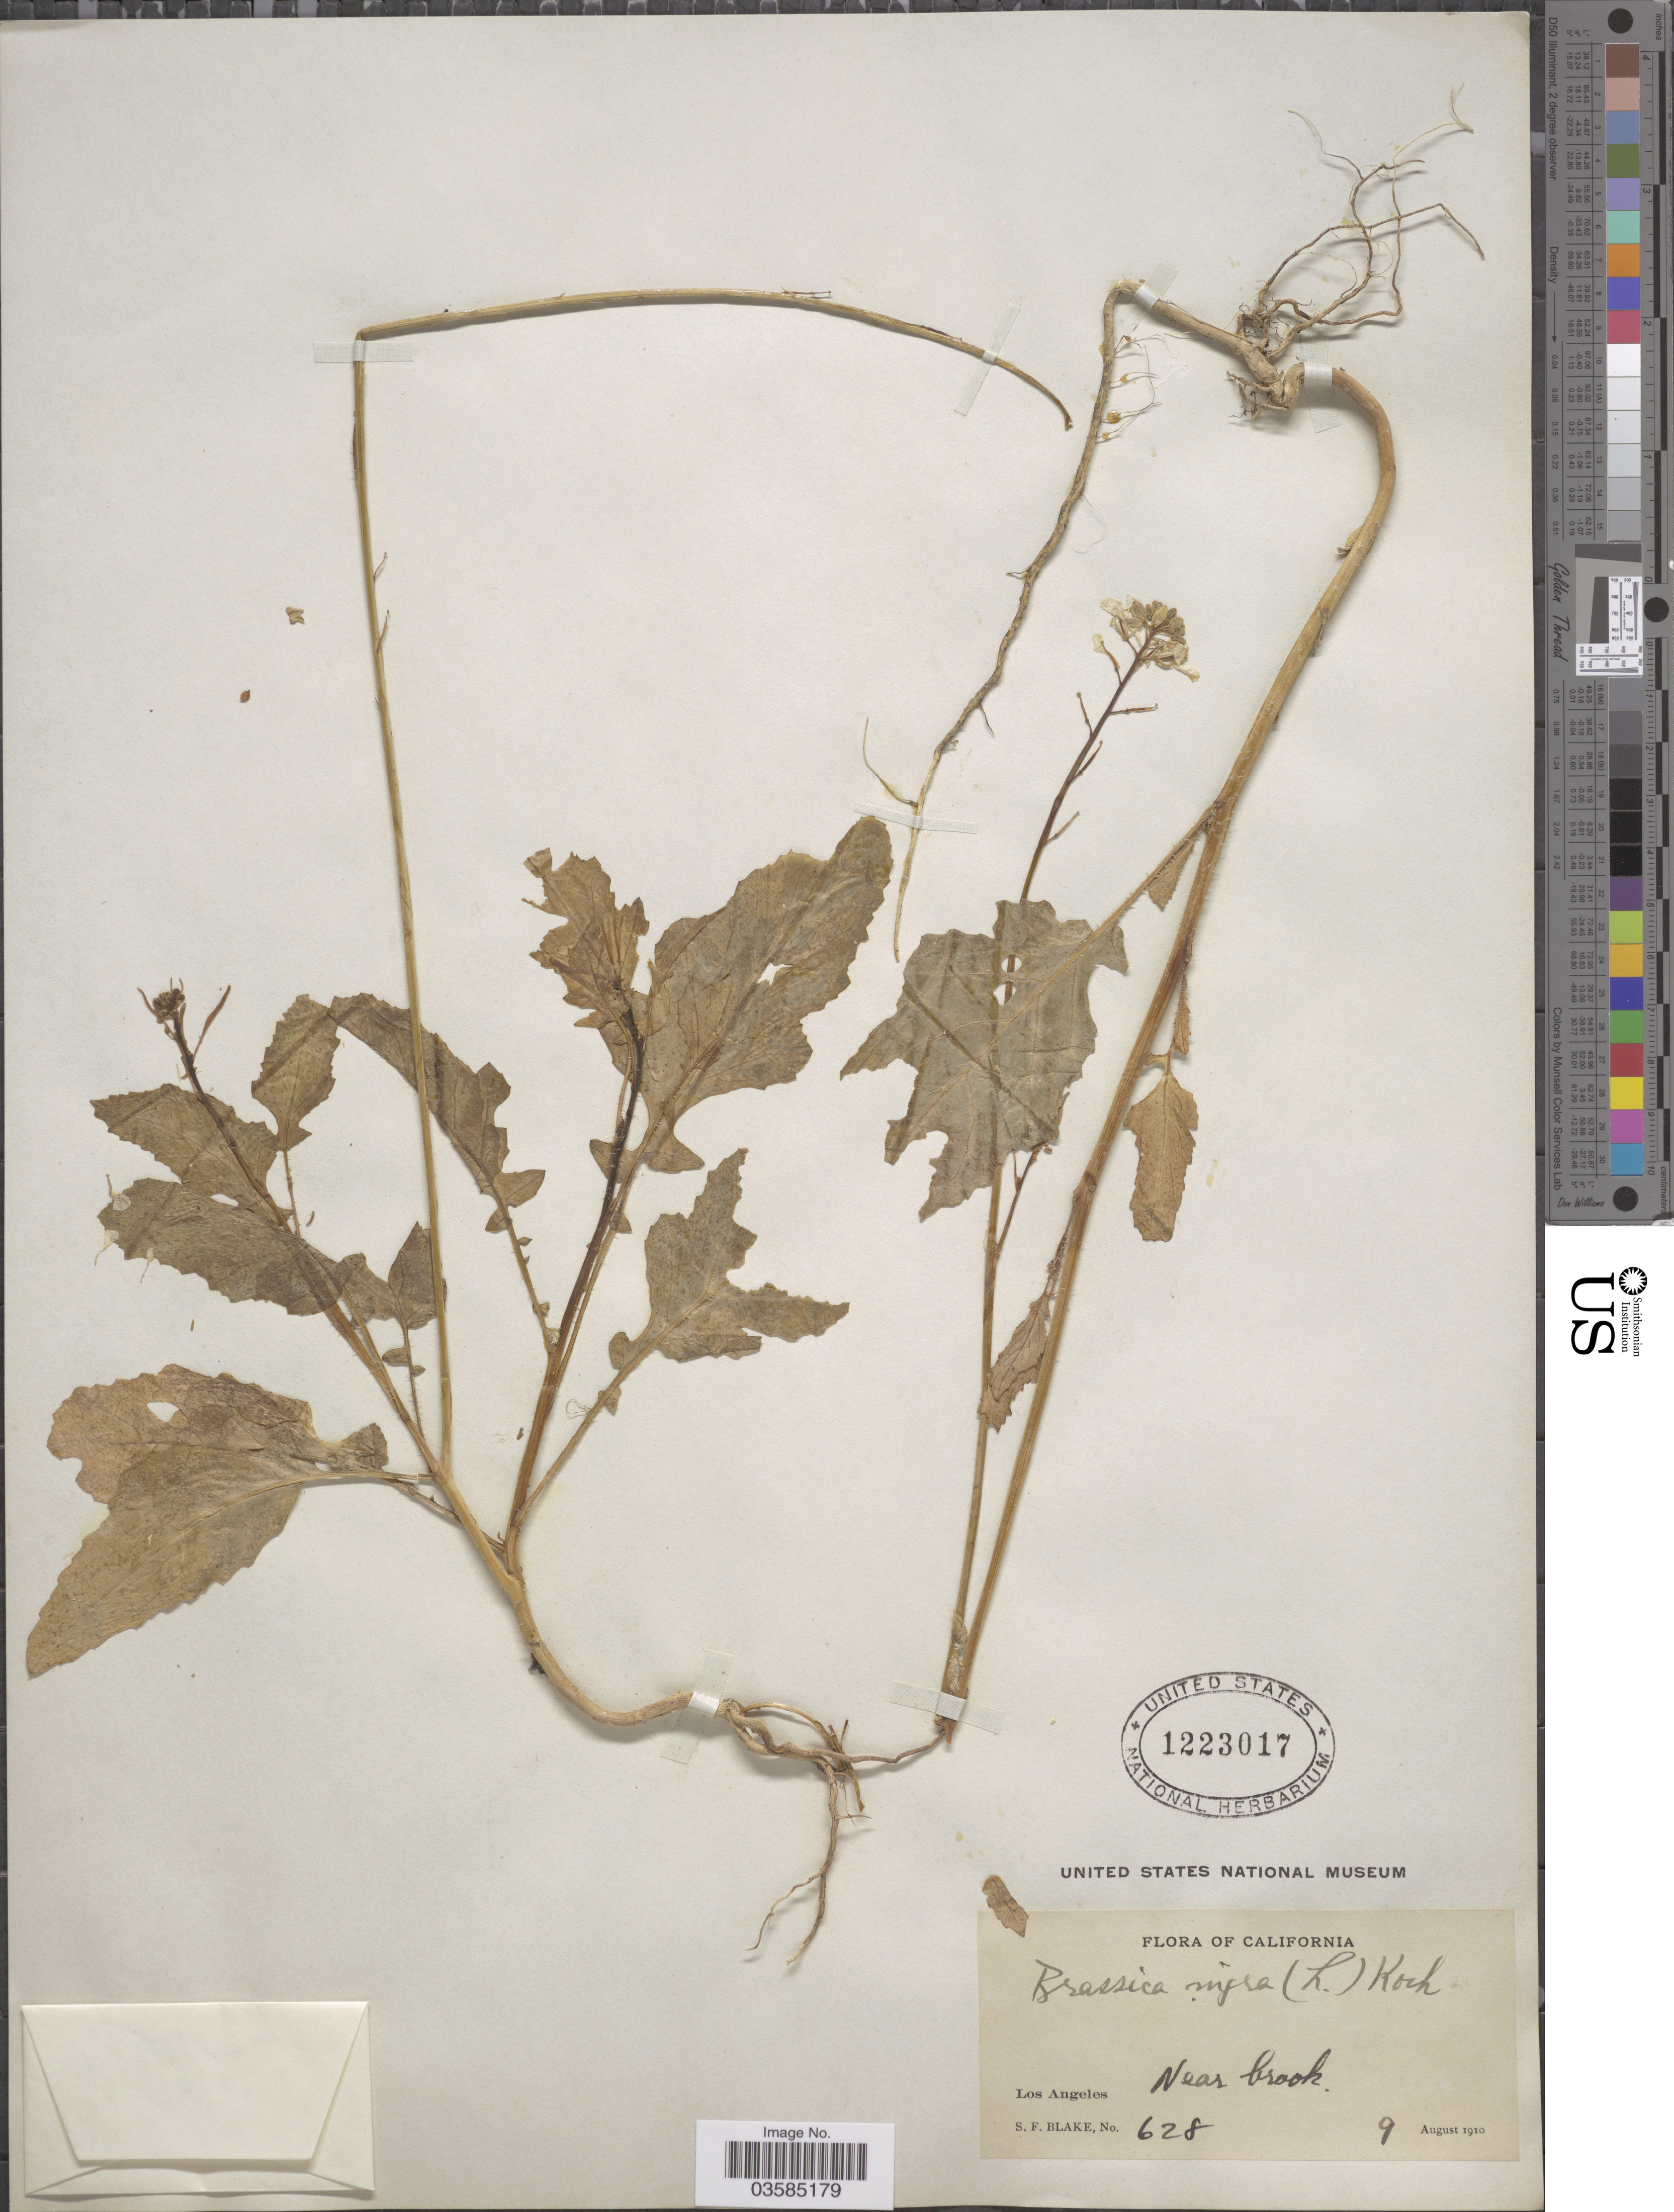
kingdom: Plantae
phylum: Tracheophyta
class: Magnoliopsida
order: Brassicales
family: Brassicaceae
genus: Brassica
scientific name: Brassica nigra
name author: (L.) W.D.J. Koch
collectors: S. Blake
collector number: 628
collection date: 1910-08-09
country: United States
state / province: California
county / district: Los Angeles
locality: Los Angeles. Near brook.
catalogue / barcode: US 1223017